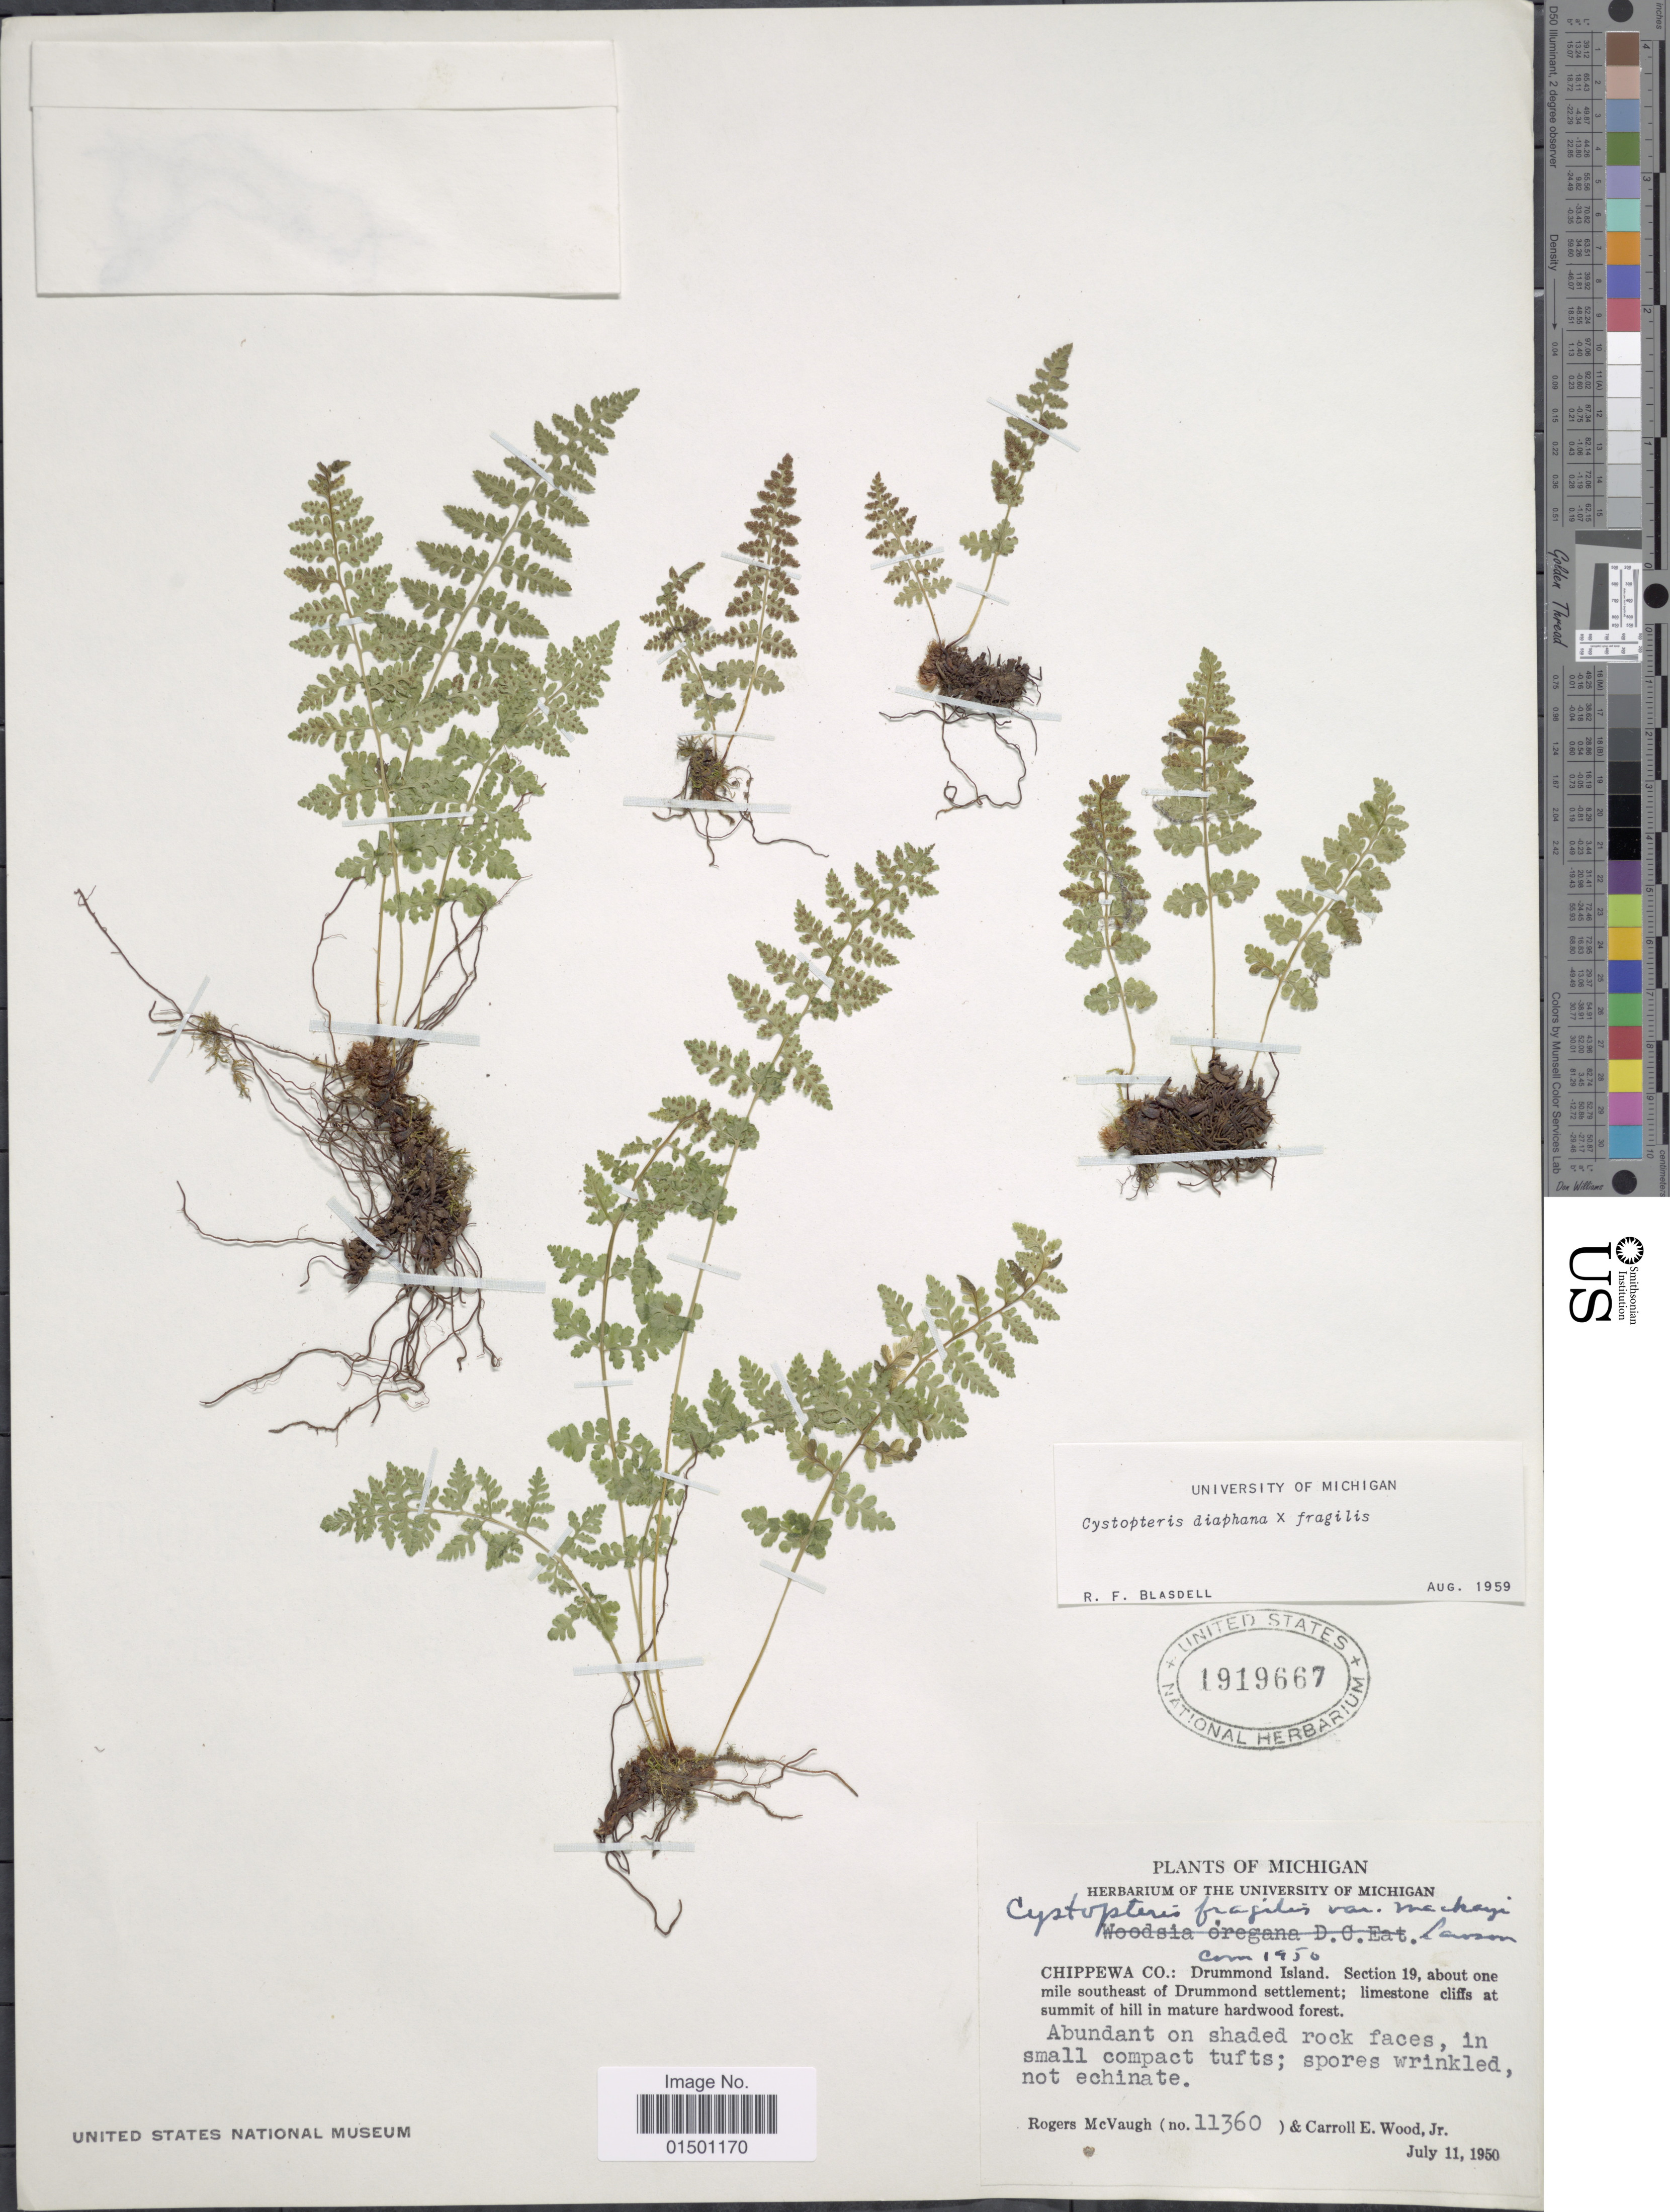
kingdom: Plantae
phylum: Tracheophyta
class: Polypodiopsida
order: Polypodiales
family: Cystopteridaceae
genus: Cystopteris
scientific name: Cystopteris diaphana x C. fragilis (L.) Bernh.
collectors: R. McVaugh & C. Wood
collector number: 11360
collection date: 1950-07-11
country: United States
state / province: Michigan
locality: Chippewa Co.: Drummond Island, section 19, about one mile southeast of Drummond settlement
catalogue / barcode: US 1919667